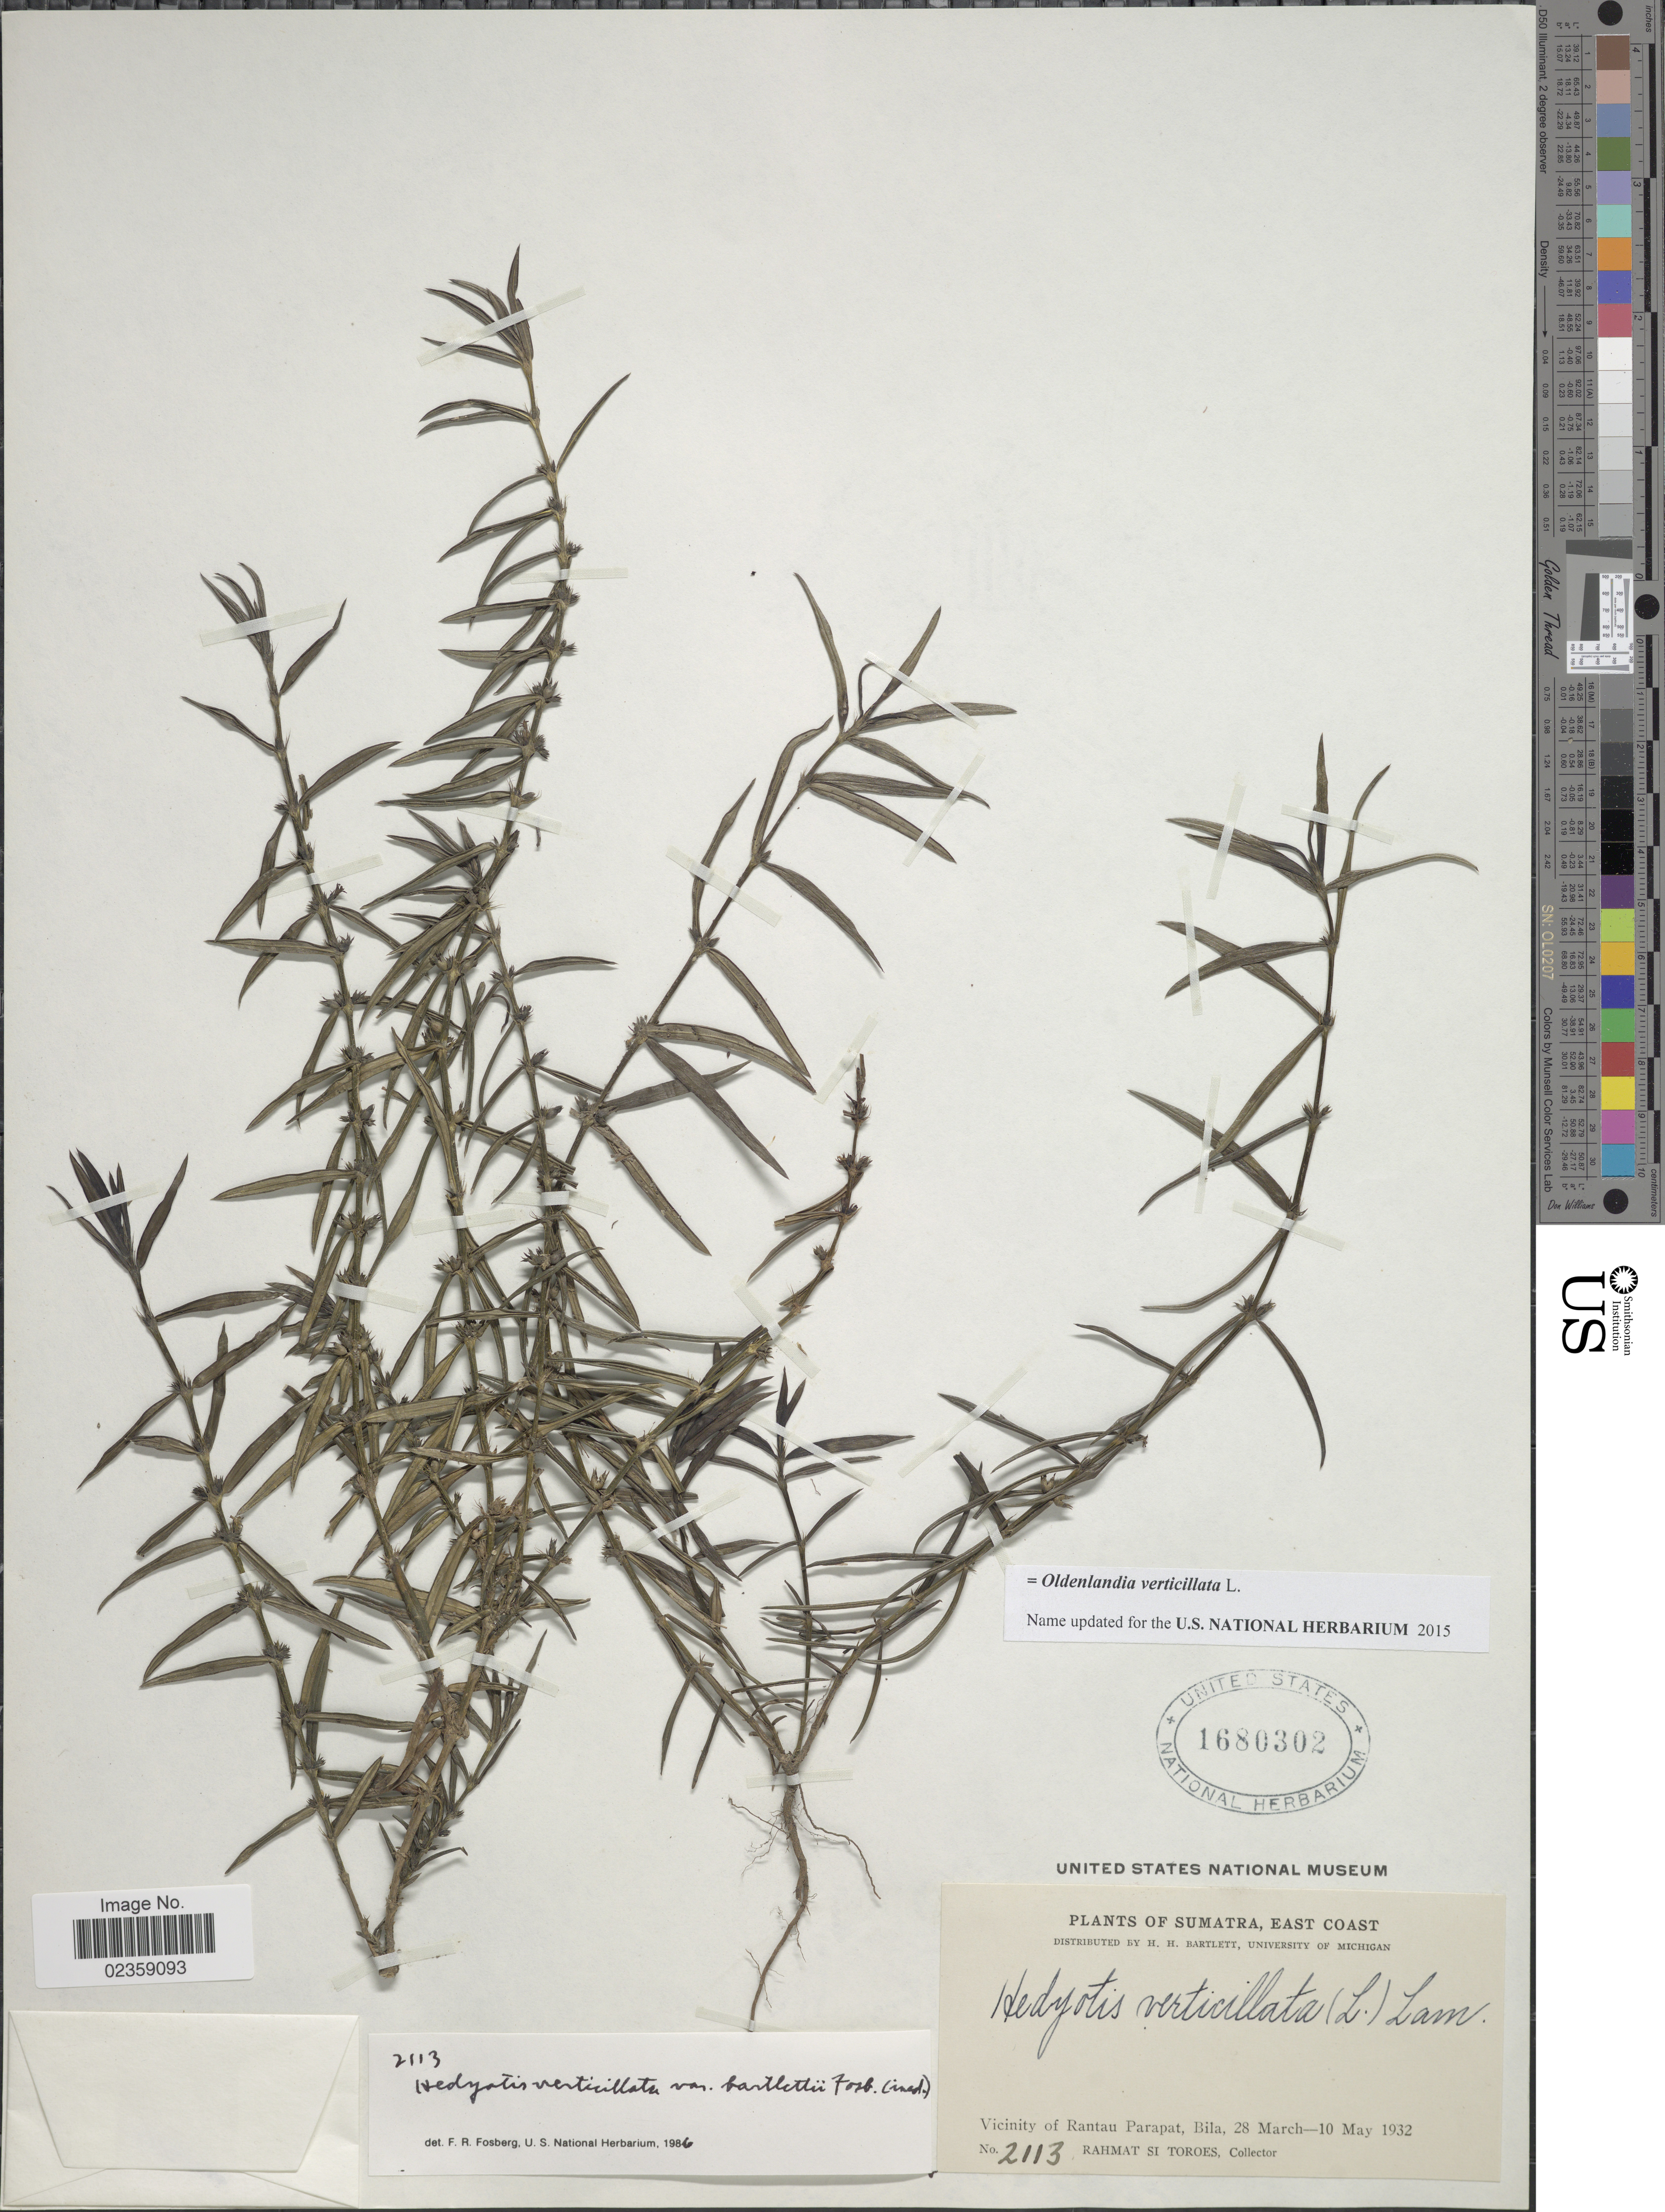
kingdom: Plantae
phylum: Tracheophyta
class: Magnoliopsida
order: Gentianales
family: Rubiaceae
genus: Oldenlandia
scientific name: Oldenlandia verticillata var. verticillata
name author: L.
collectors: Rahmat Si Boeea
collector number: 2113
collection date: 1932-03-28/1932-05-10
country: Indonesia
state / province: Sumatra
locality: Sumatra, East Coast. Vicinity of Rantau Parapat, Bila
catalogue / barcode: US 1680302